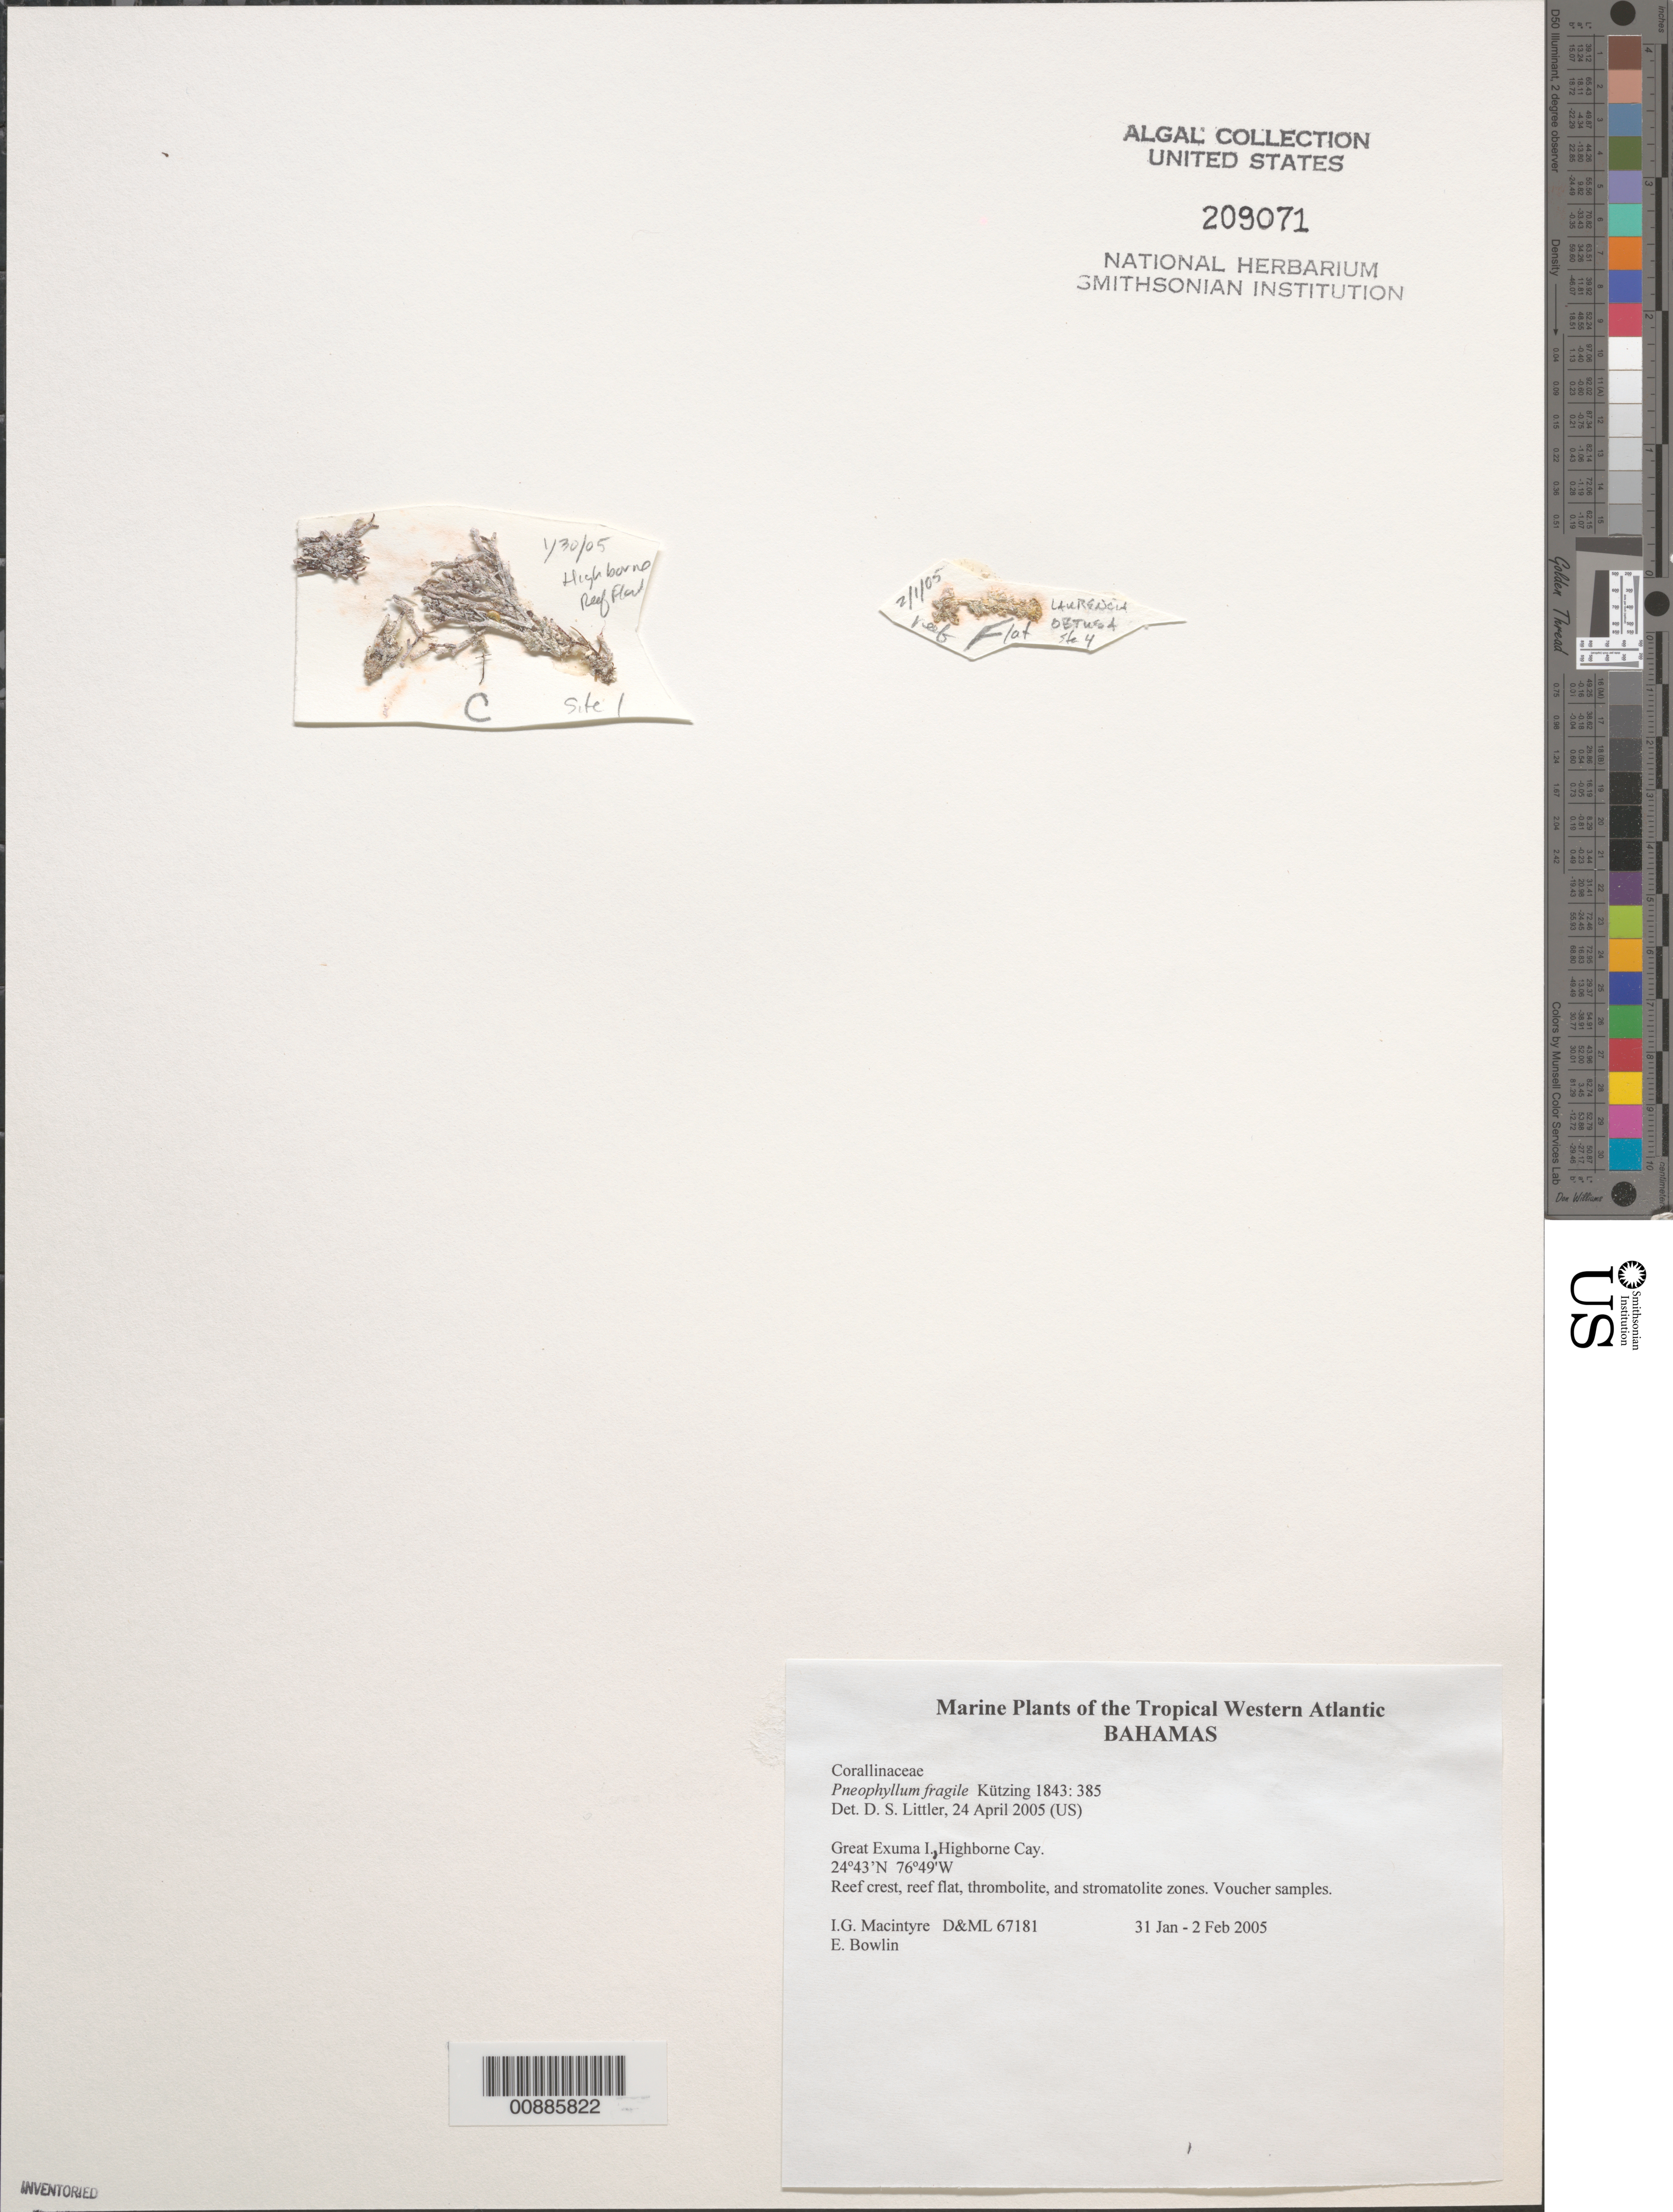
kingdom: Plantae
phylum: Rhodophyta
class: Florideophyceae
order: Corallinales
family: Corallinaceae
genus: Pneophyllum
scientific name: Pneophyllum fragile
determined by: Littler, D. S.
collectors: I. Macintyre & E. Bowlin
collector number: D&ML 67181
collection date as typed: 31 Jan 2005 to 02 Feb 2005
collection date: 2005-01-31/2005-02-02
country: Bahamas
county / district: Exuma District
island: Great Exuma Island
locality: Highborne Cay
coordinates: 24 43' N, 76 49' W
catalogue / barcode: US 209071